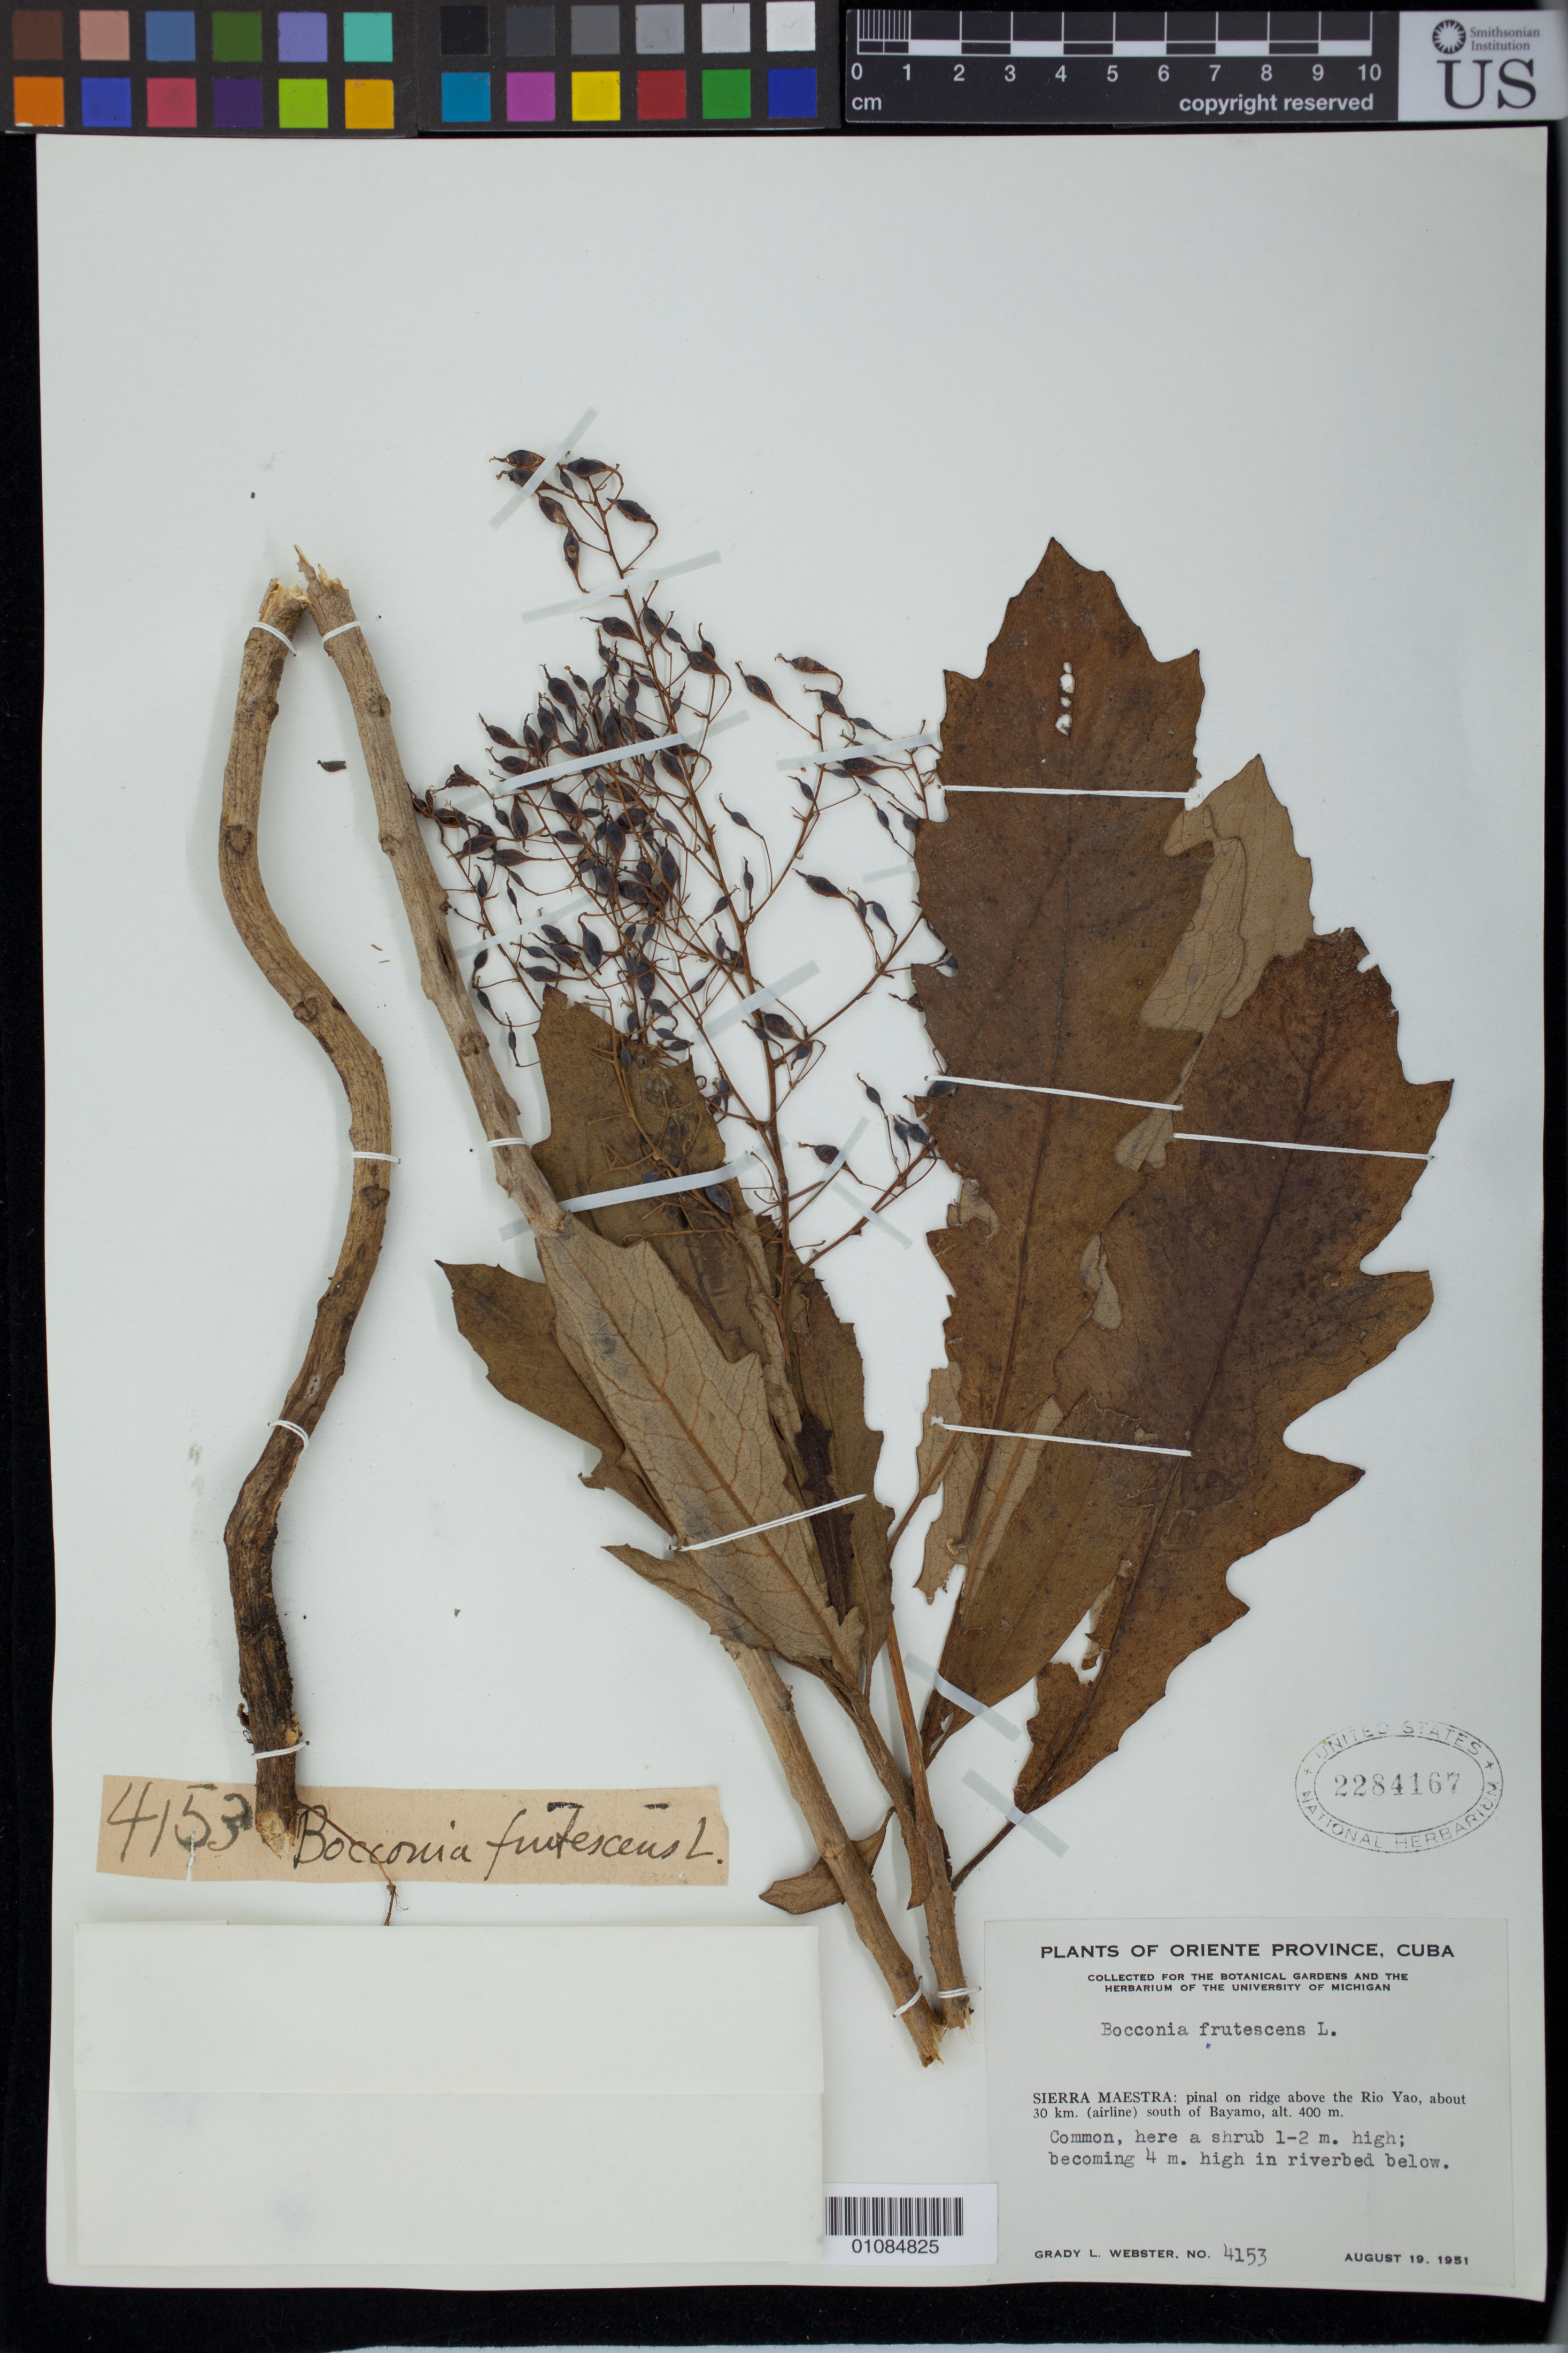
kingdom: Plantae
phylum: Tracheophyta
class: Magnoliopsida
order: Ranunculales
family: Papaveraceae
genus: Bocconia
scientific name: Bocconia frutescens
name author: L.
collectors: G. L. Webster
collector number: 4153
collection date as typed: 19 Aug 1951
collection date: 1951-08-19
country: Cuba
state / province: Granma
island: Cuba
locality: Sierra Maestra: pinal on the ridge above the Rio Yao, about 30 km (airline) S of Bayamo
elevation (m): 400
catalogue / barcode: US 2284167